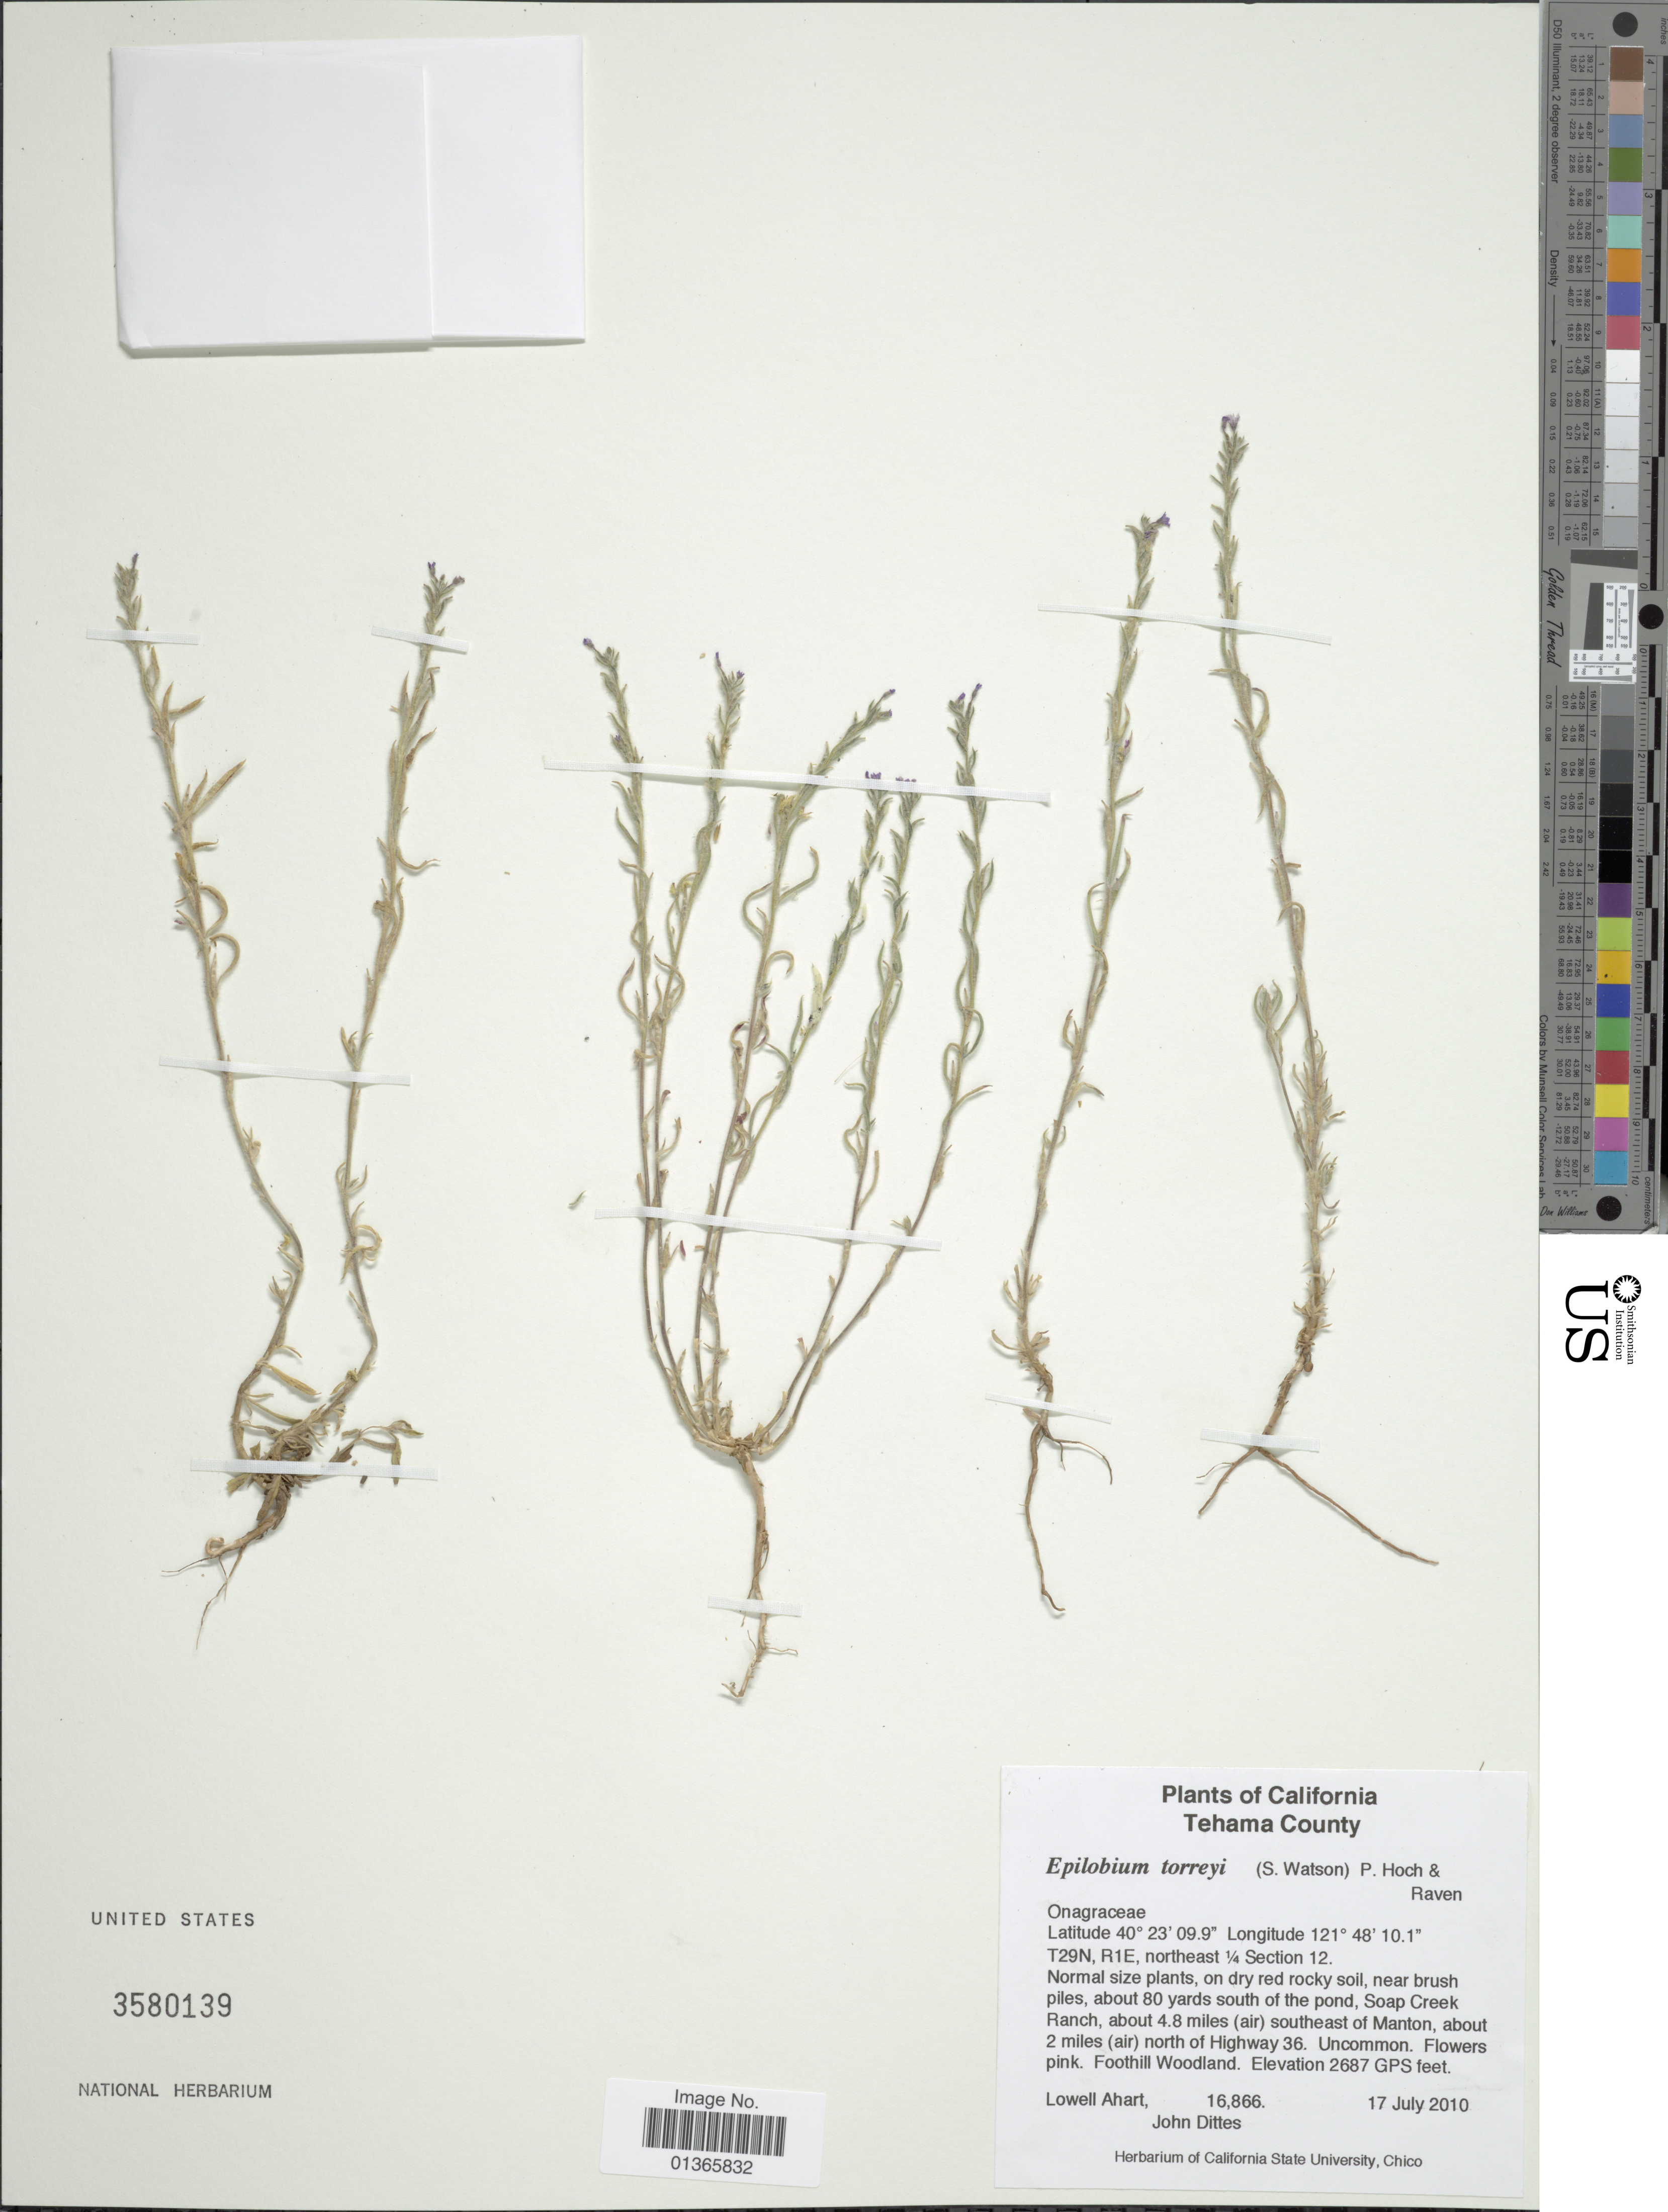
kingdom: Plantae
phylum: Tracheophyta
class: Magnoliopsida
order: Myrtales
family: Onagraceae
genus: Epilobium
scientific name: Epilobium torreyi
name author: (S. Watson) Hoch & P.H. Raven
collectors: L. Ahart & J. Dittes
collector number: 16866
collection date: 2010-07-17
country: United States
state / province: California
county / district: Tehama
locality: Tehama County. T29N, R1E, northeast ¼ Section 12. About 80 yards south of the pond, Soap Creek Ranch, about 4.8 miles (air) southeast of Manton, about 2 miles (air) north of Highway 36.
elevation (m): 819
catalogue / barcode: US 3580139